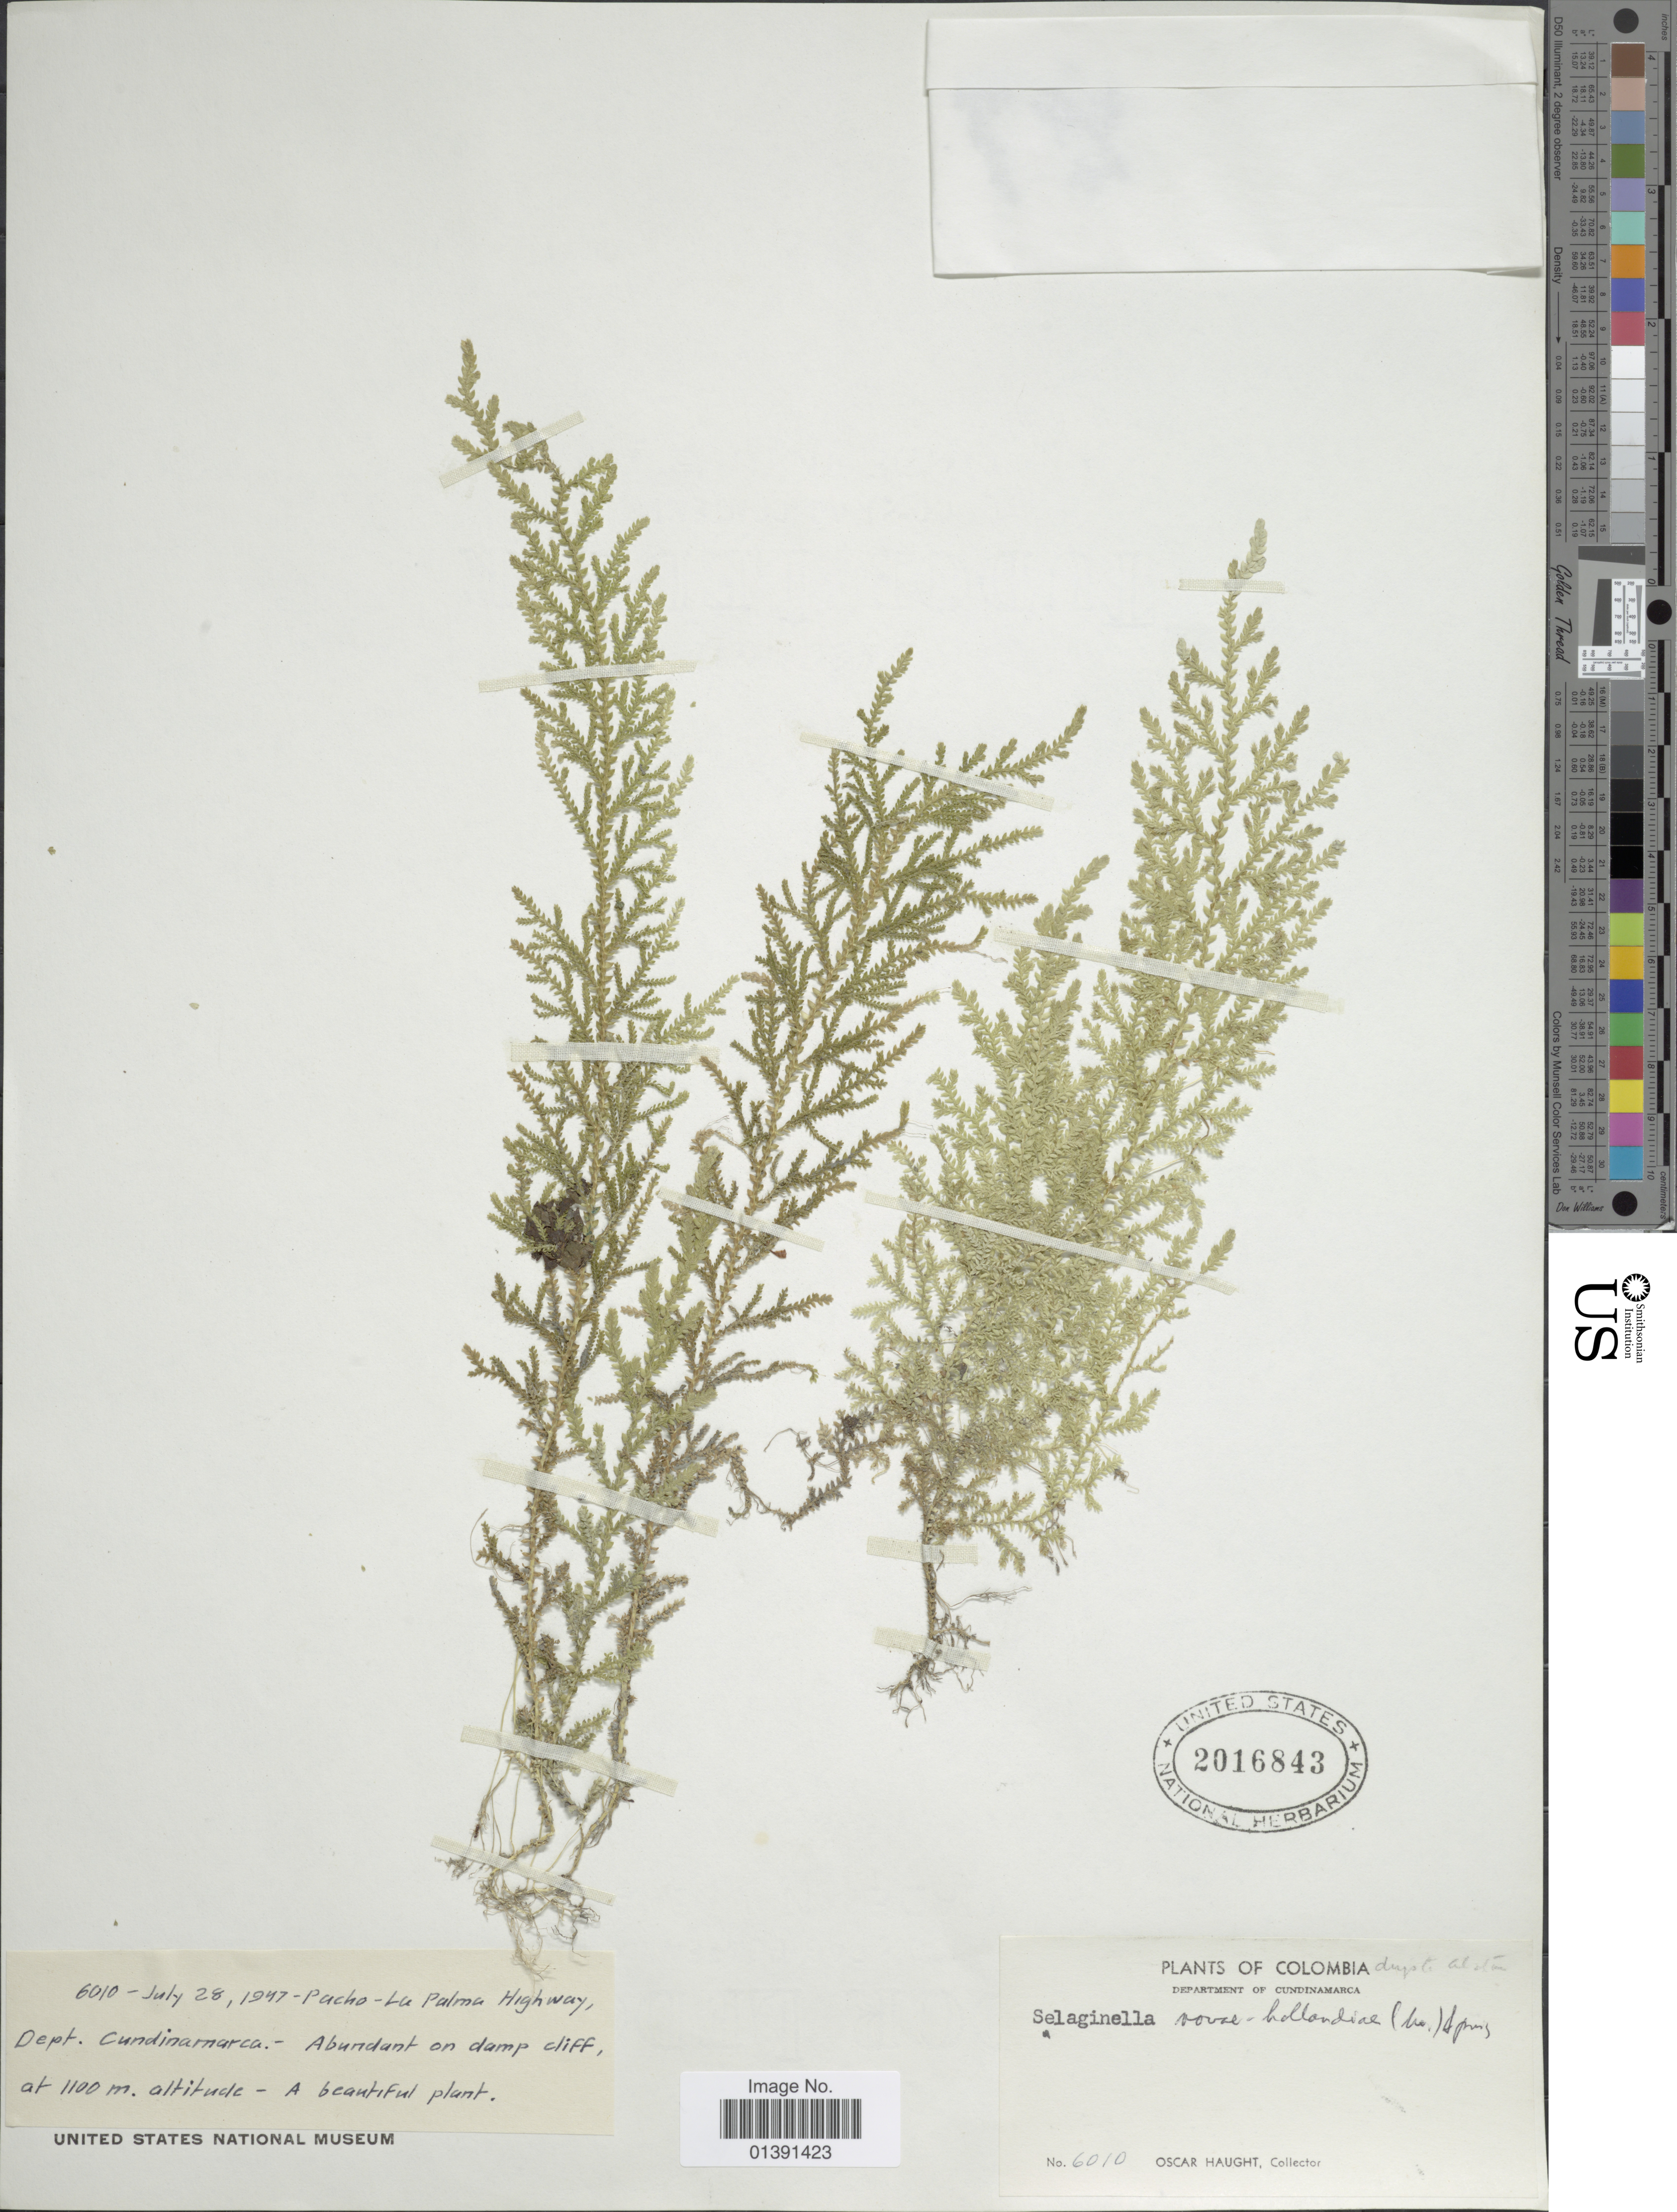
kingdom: Plantae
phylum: Tracheophyta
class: Lycopodiopsida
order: Selaginellales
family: Selaginellaceae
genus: Selaginella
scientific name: Selaginella novae-hollandiae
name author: (Sw.) Spring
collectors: O. L. Haught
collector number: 6010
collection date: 1947-07-28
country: Colombia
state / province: Cundinamarca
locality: Pacho-La Palma Highway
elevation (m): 1100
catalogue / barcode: US 2016843